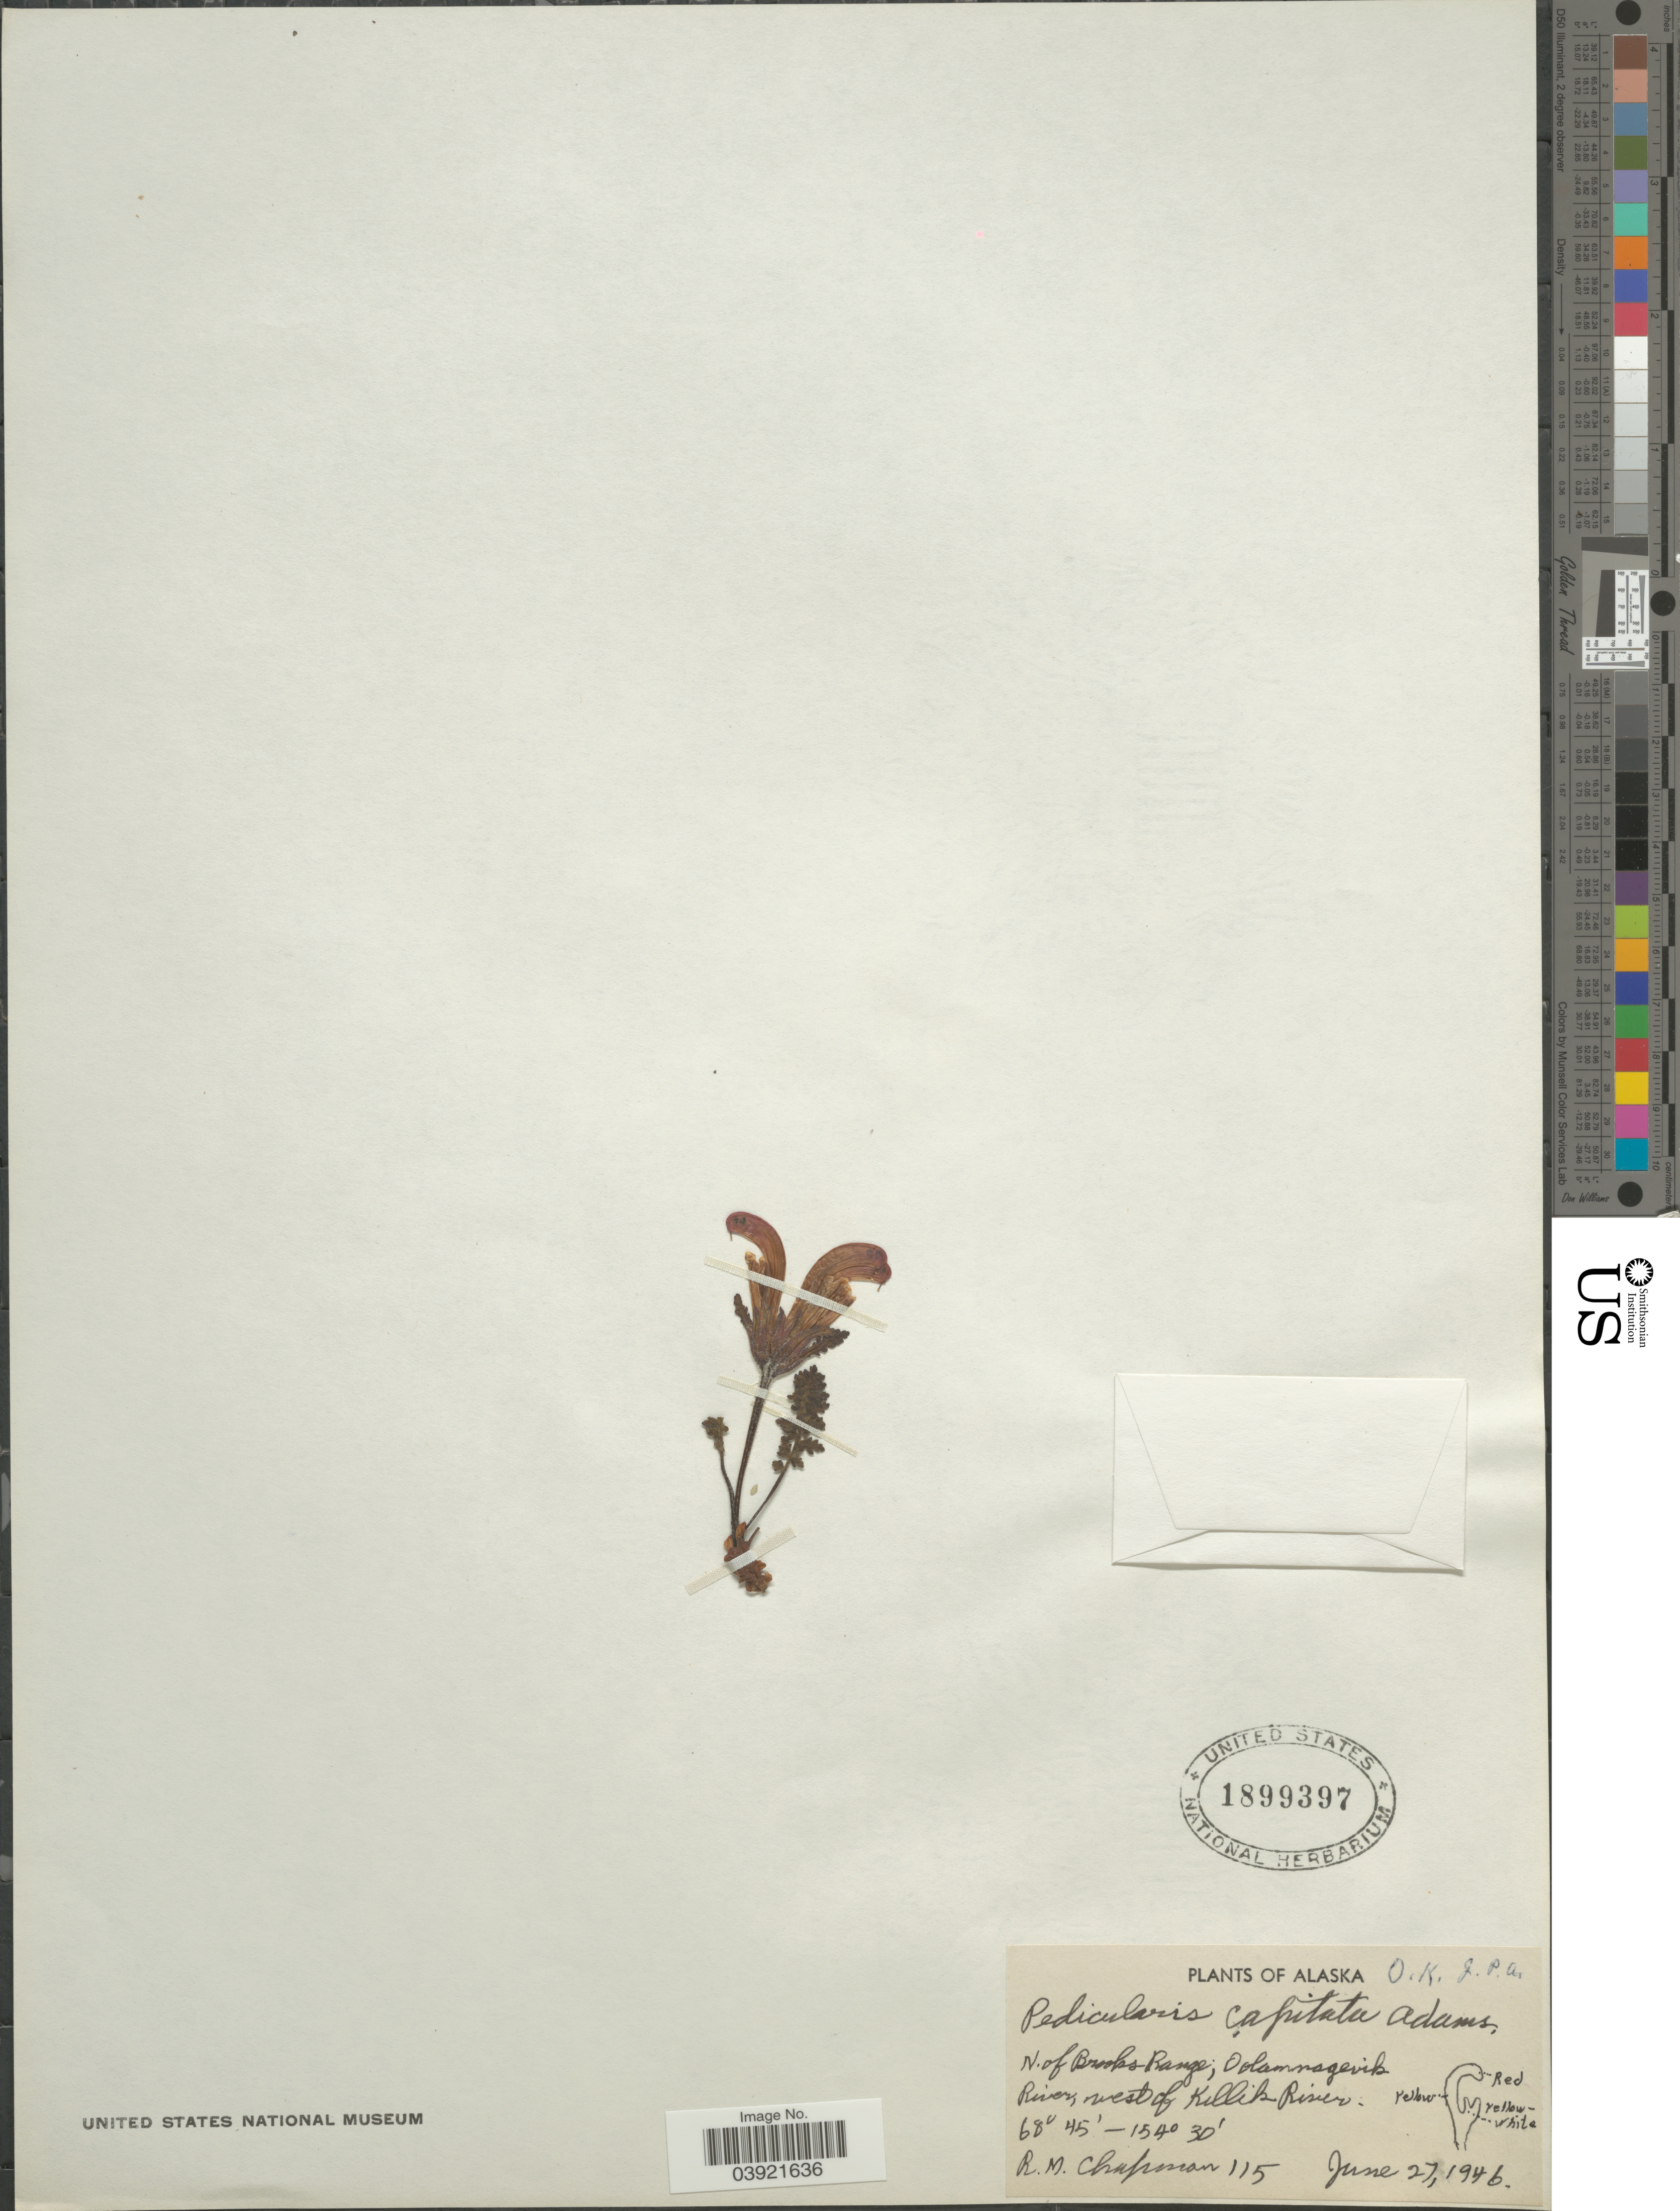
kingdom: Plantae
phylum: Tracheophyta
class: Magnoliopsida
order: Lamiales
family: Orobanchaceae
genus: Pedicularis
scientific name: Pedicularis capitata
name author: Adams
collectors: R. M. Chapman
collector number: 115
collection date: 1946-06-27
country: United States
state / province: Alaska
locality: N. of Brooks-Range; Oolamnagevik River, west of Killik-River.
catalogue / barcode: US 1899397